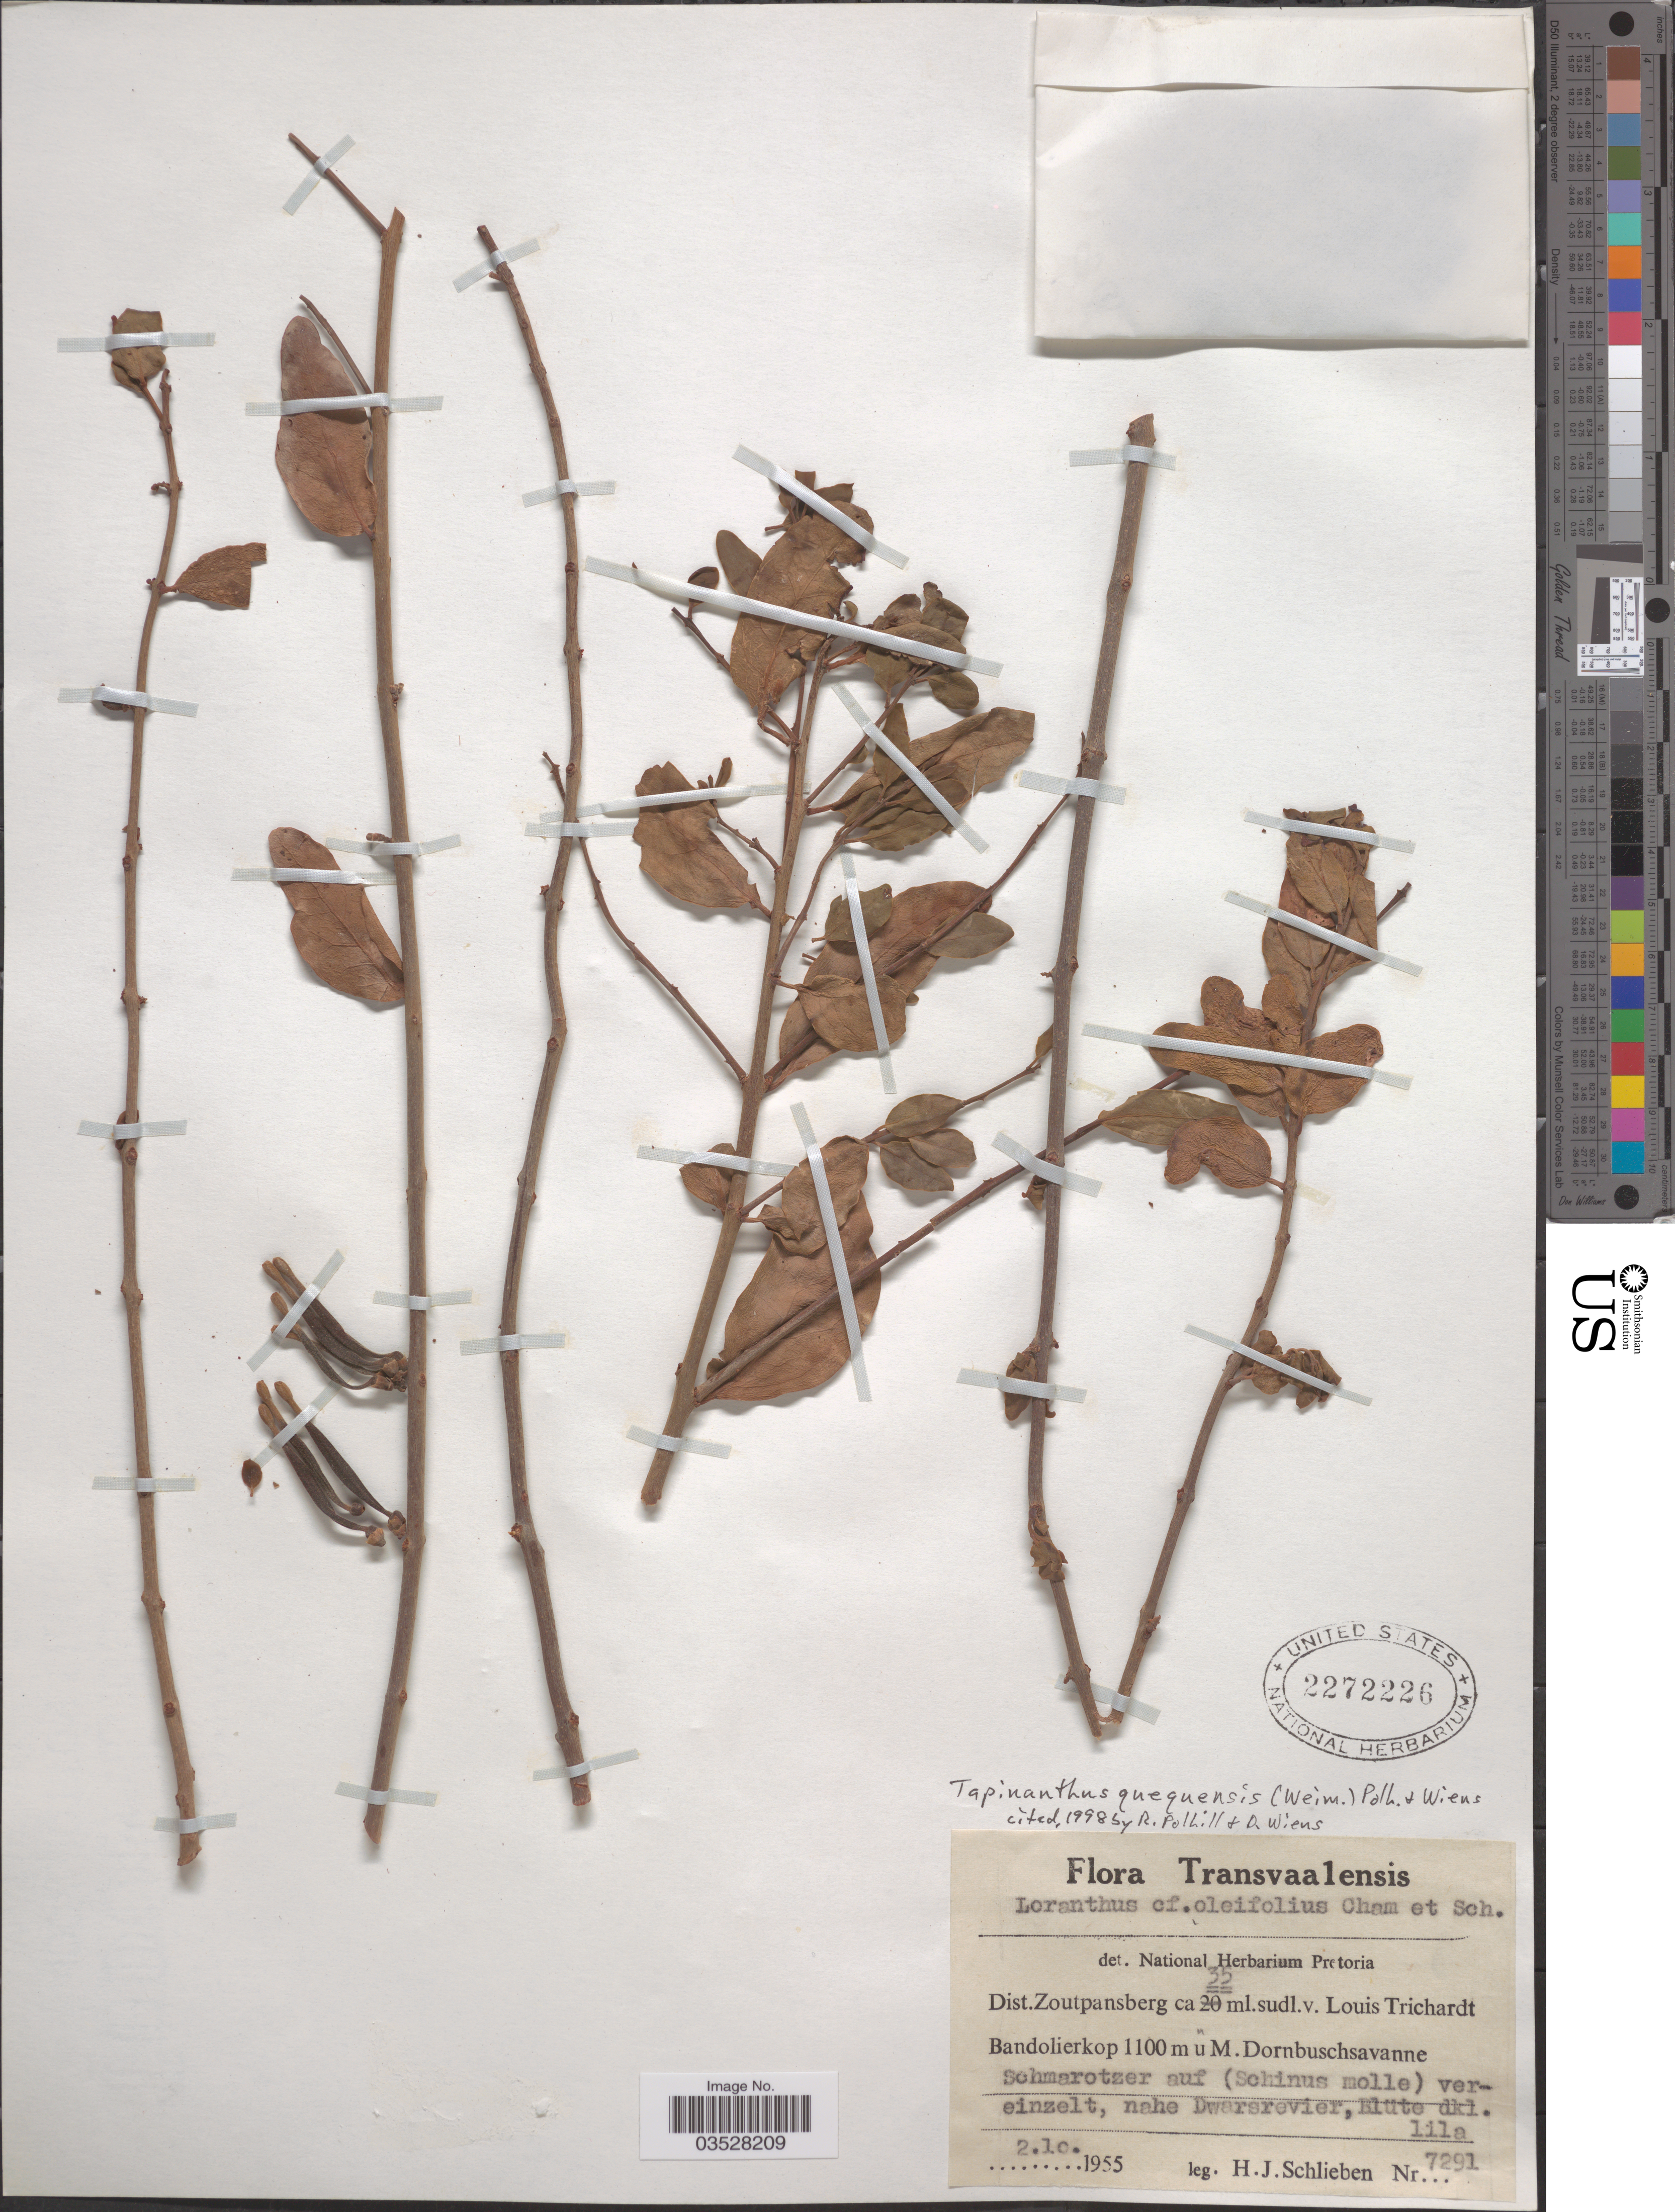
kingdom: Plantae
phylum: Tracheophyta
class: Magnoliopsida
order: Santalales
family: Loranthaceae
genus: Tapinanthus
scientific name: Tapinanthus quequensis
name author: (Weim.) Polhill & Wiens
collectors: H. J. Schlieben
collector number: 7291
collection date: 1955-10-02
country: South Africa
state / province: Limpopo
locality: Transvaalensis. Dist.Zoutpansberg ca 35 ml.sudl.v. Louis Trichardt. Bandolierkop.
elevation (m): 1100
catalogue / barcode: US 2272226